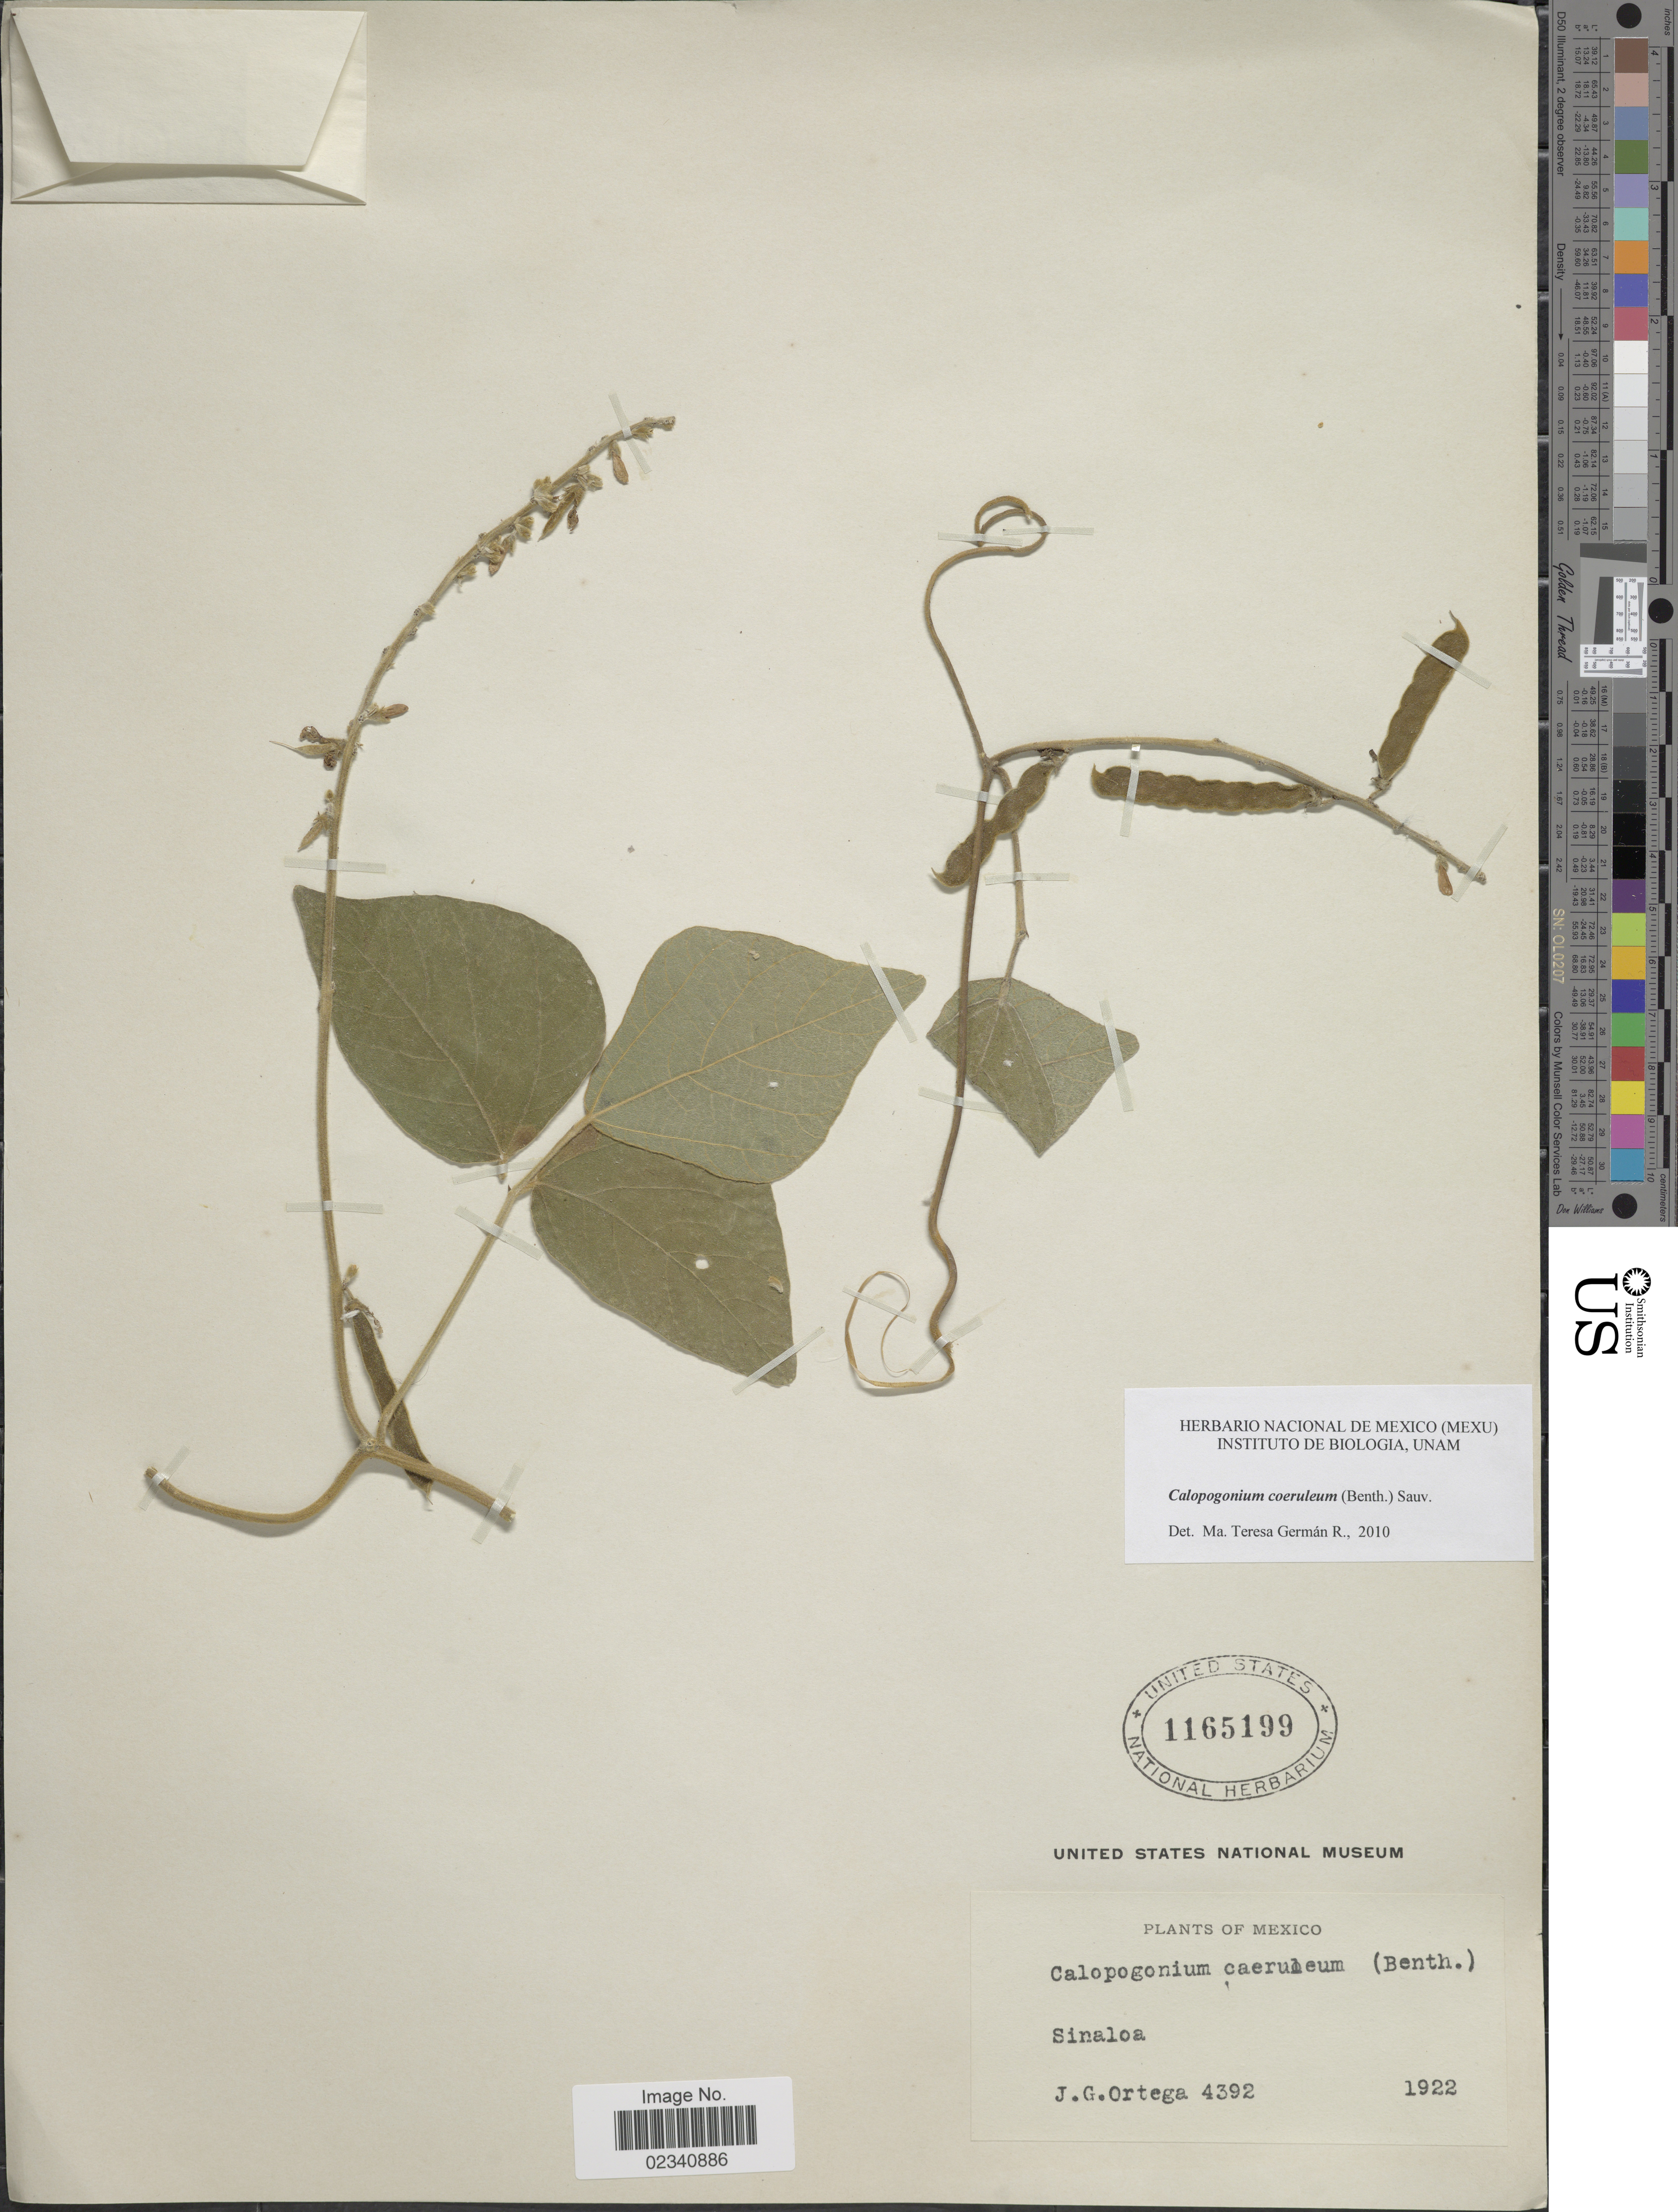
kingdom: Plantae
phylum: Tracheophyta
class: Magnoliopsida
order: Fabales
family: Fabaceae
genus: Calopogonium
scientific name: Calopogonium caeruleum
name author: (Benth.) C. Wright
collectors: J. Ortega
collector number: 4392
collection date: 1922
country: Mexico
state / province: Sinaloa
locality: Sinaloa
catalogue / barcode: US 1165199